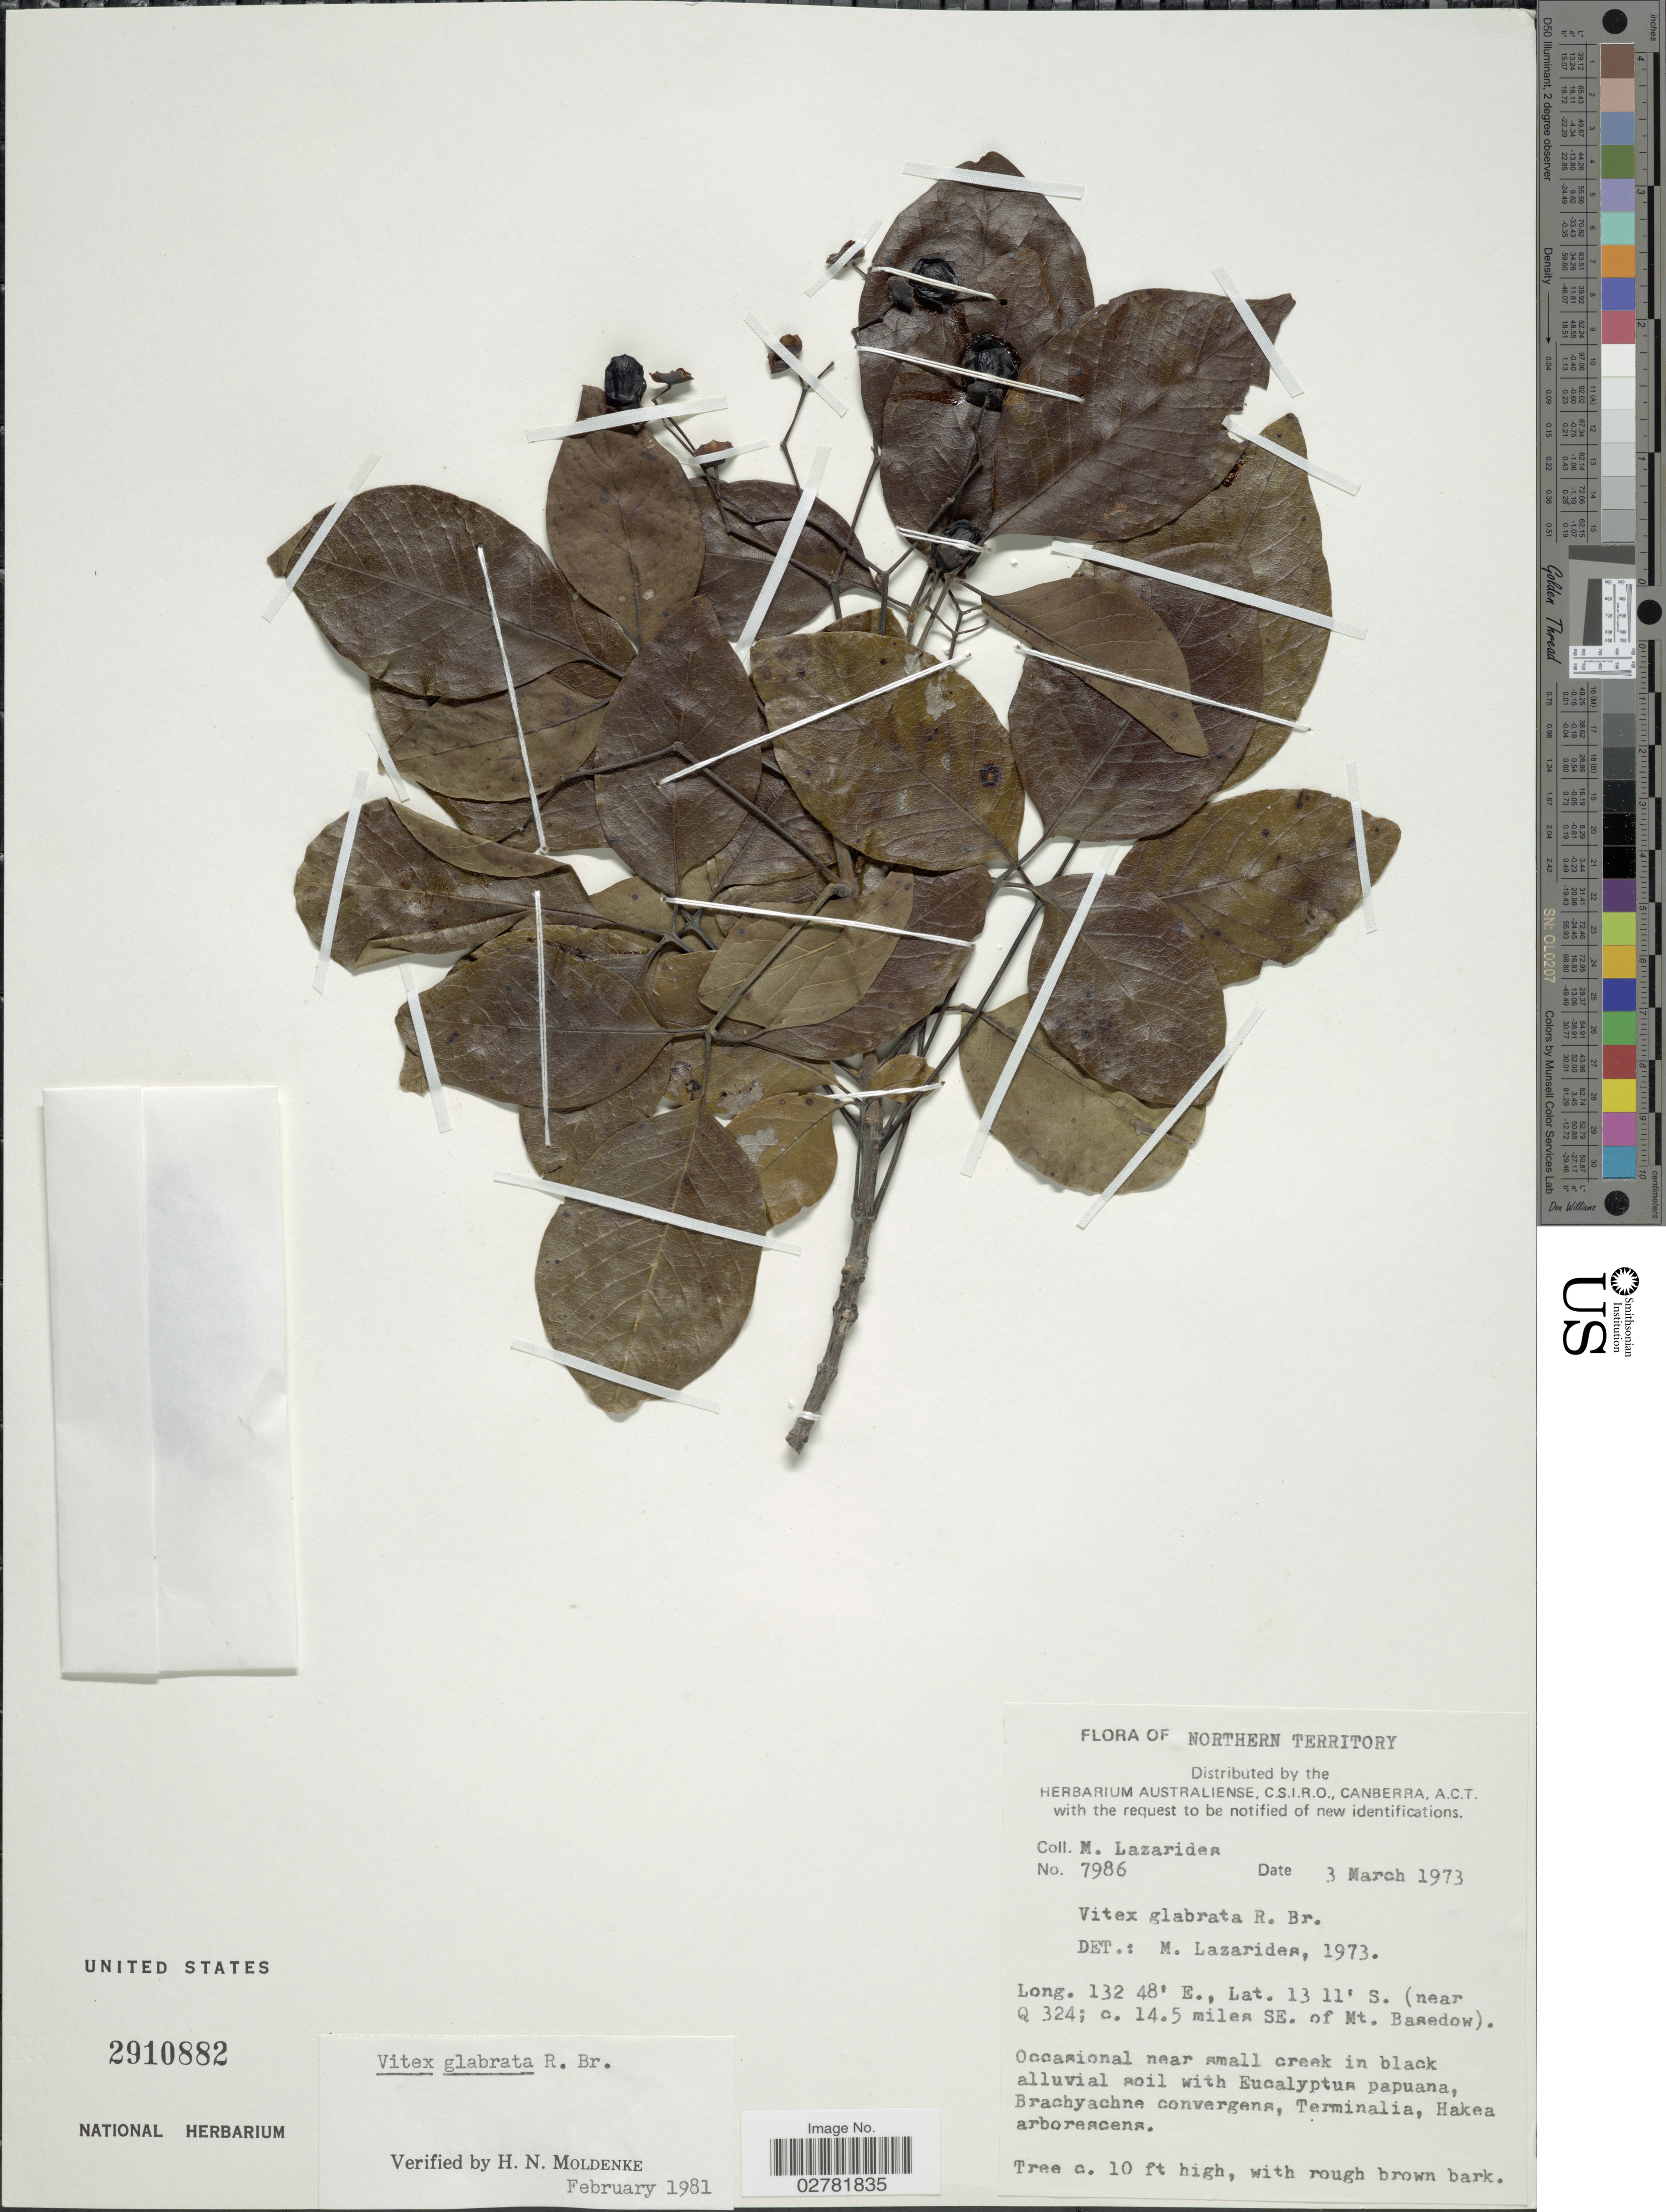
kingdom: Plantae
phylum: Tracheophyta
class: Magnoliopsida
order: Lamiales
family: Lamiaceae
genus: Vitex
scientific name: Vitex glabrata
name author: R. Br.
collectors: M. Lazarides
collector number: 7986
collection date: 1973-03-03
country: Australia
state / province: Northern Territory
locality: Near Q 324; c. 14.5 miles SE. of Mt. Basedow.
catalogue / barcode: US 2910882